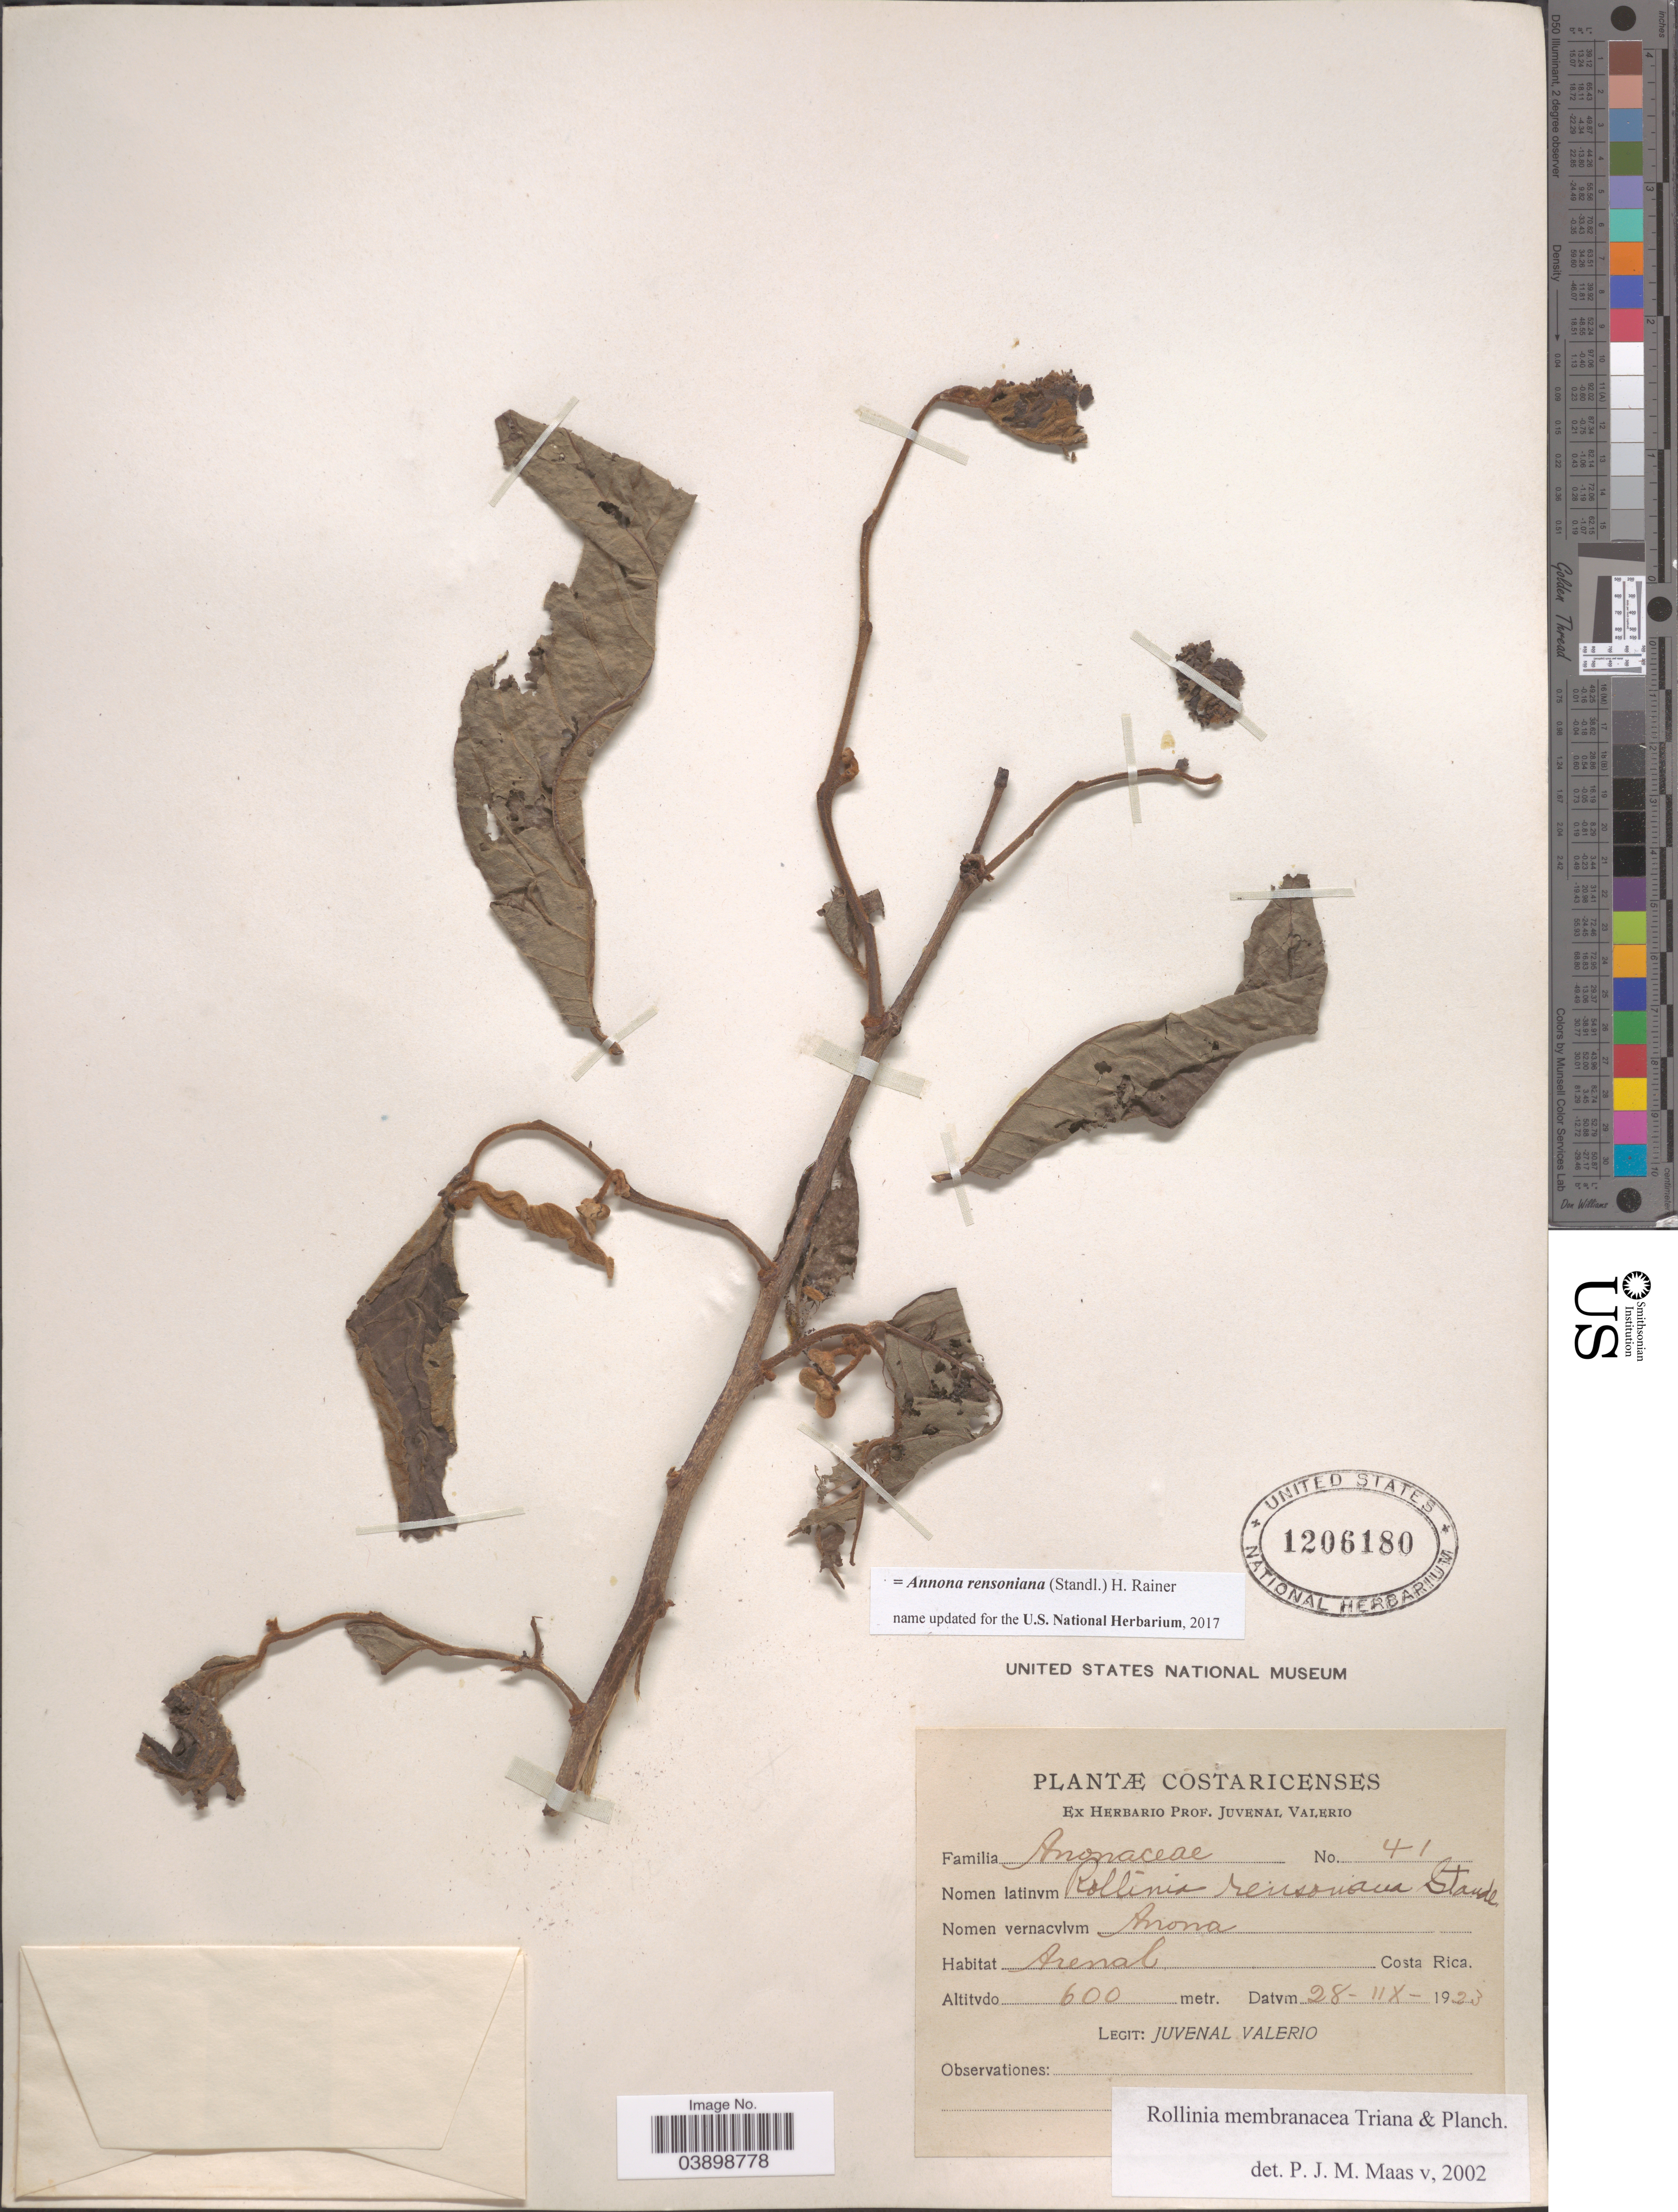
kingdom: Plantae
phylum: Tracheophyta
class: Magnoliopsida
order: Magnoliales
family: Annonaceae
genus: Annona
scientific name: Annona rensoniana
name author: (Standl.) H. Rainer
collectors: J. Valerio R.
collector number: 41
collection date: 1923-08-28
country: Costa Rica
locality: Arenal.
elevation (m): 600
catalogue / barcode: US 1206180